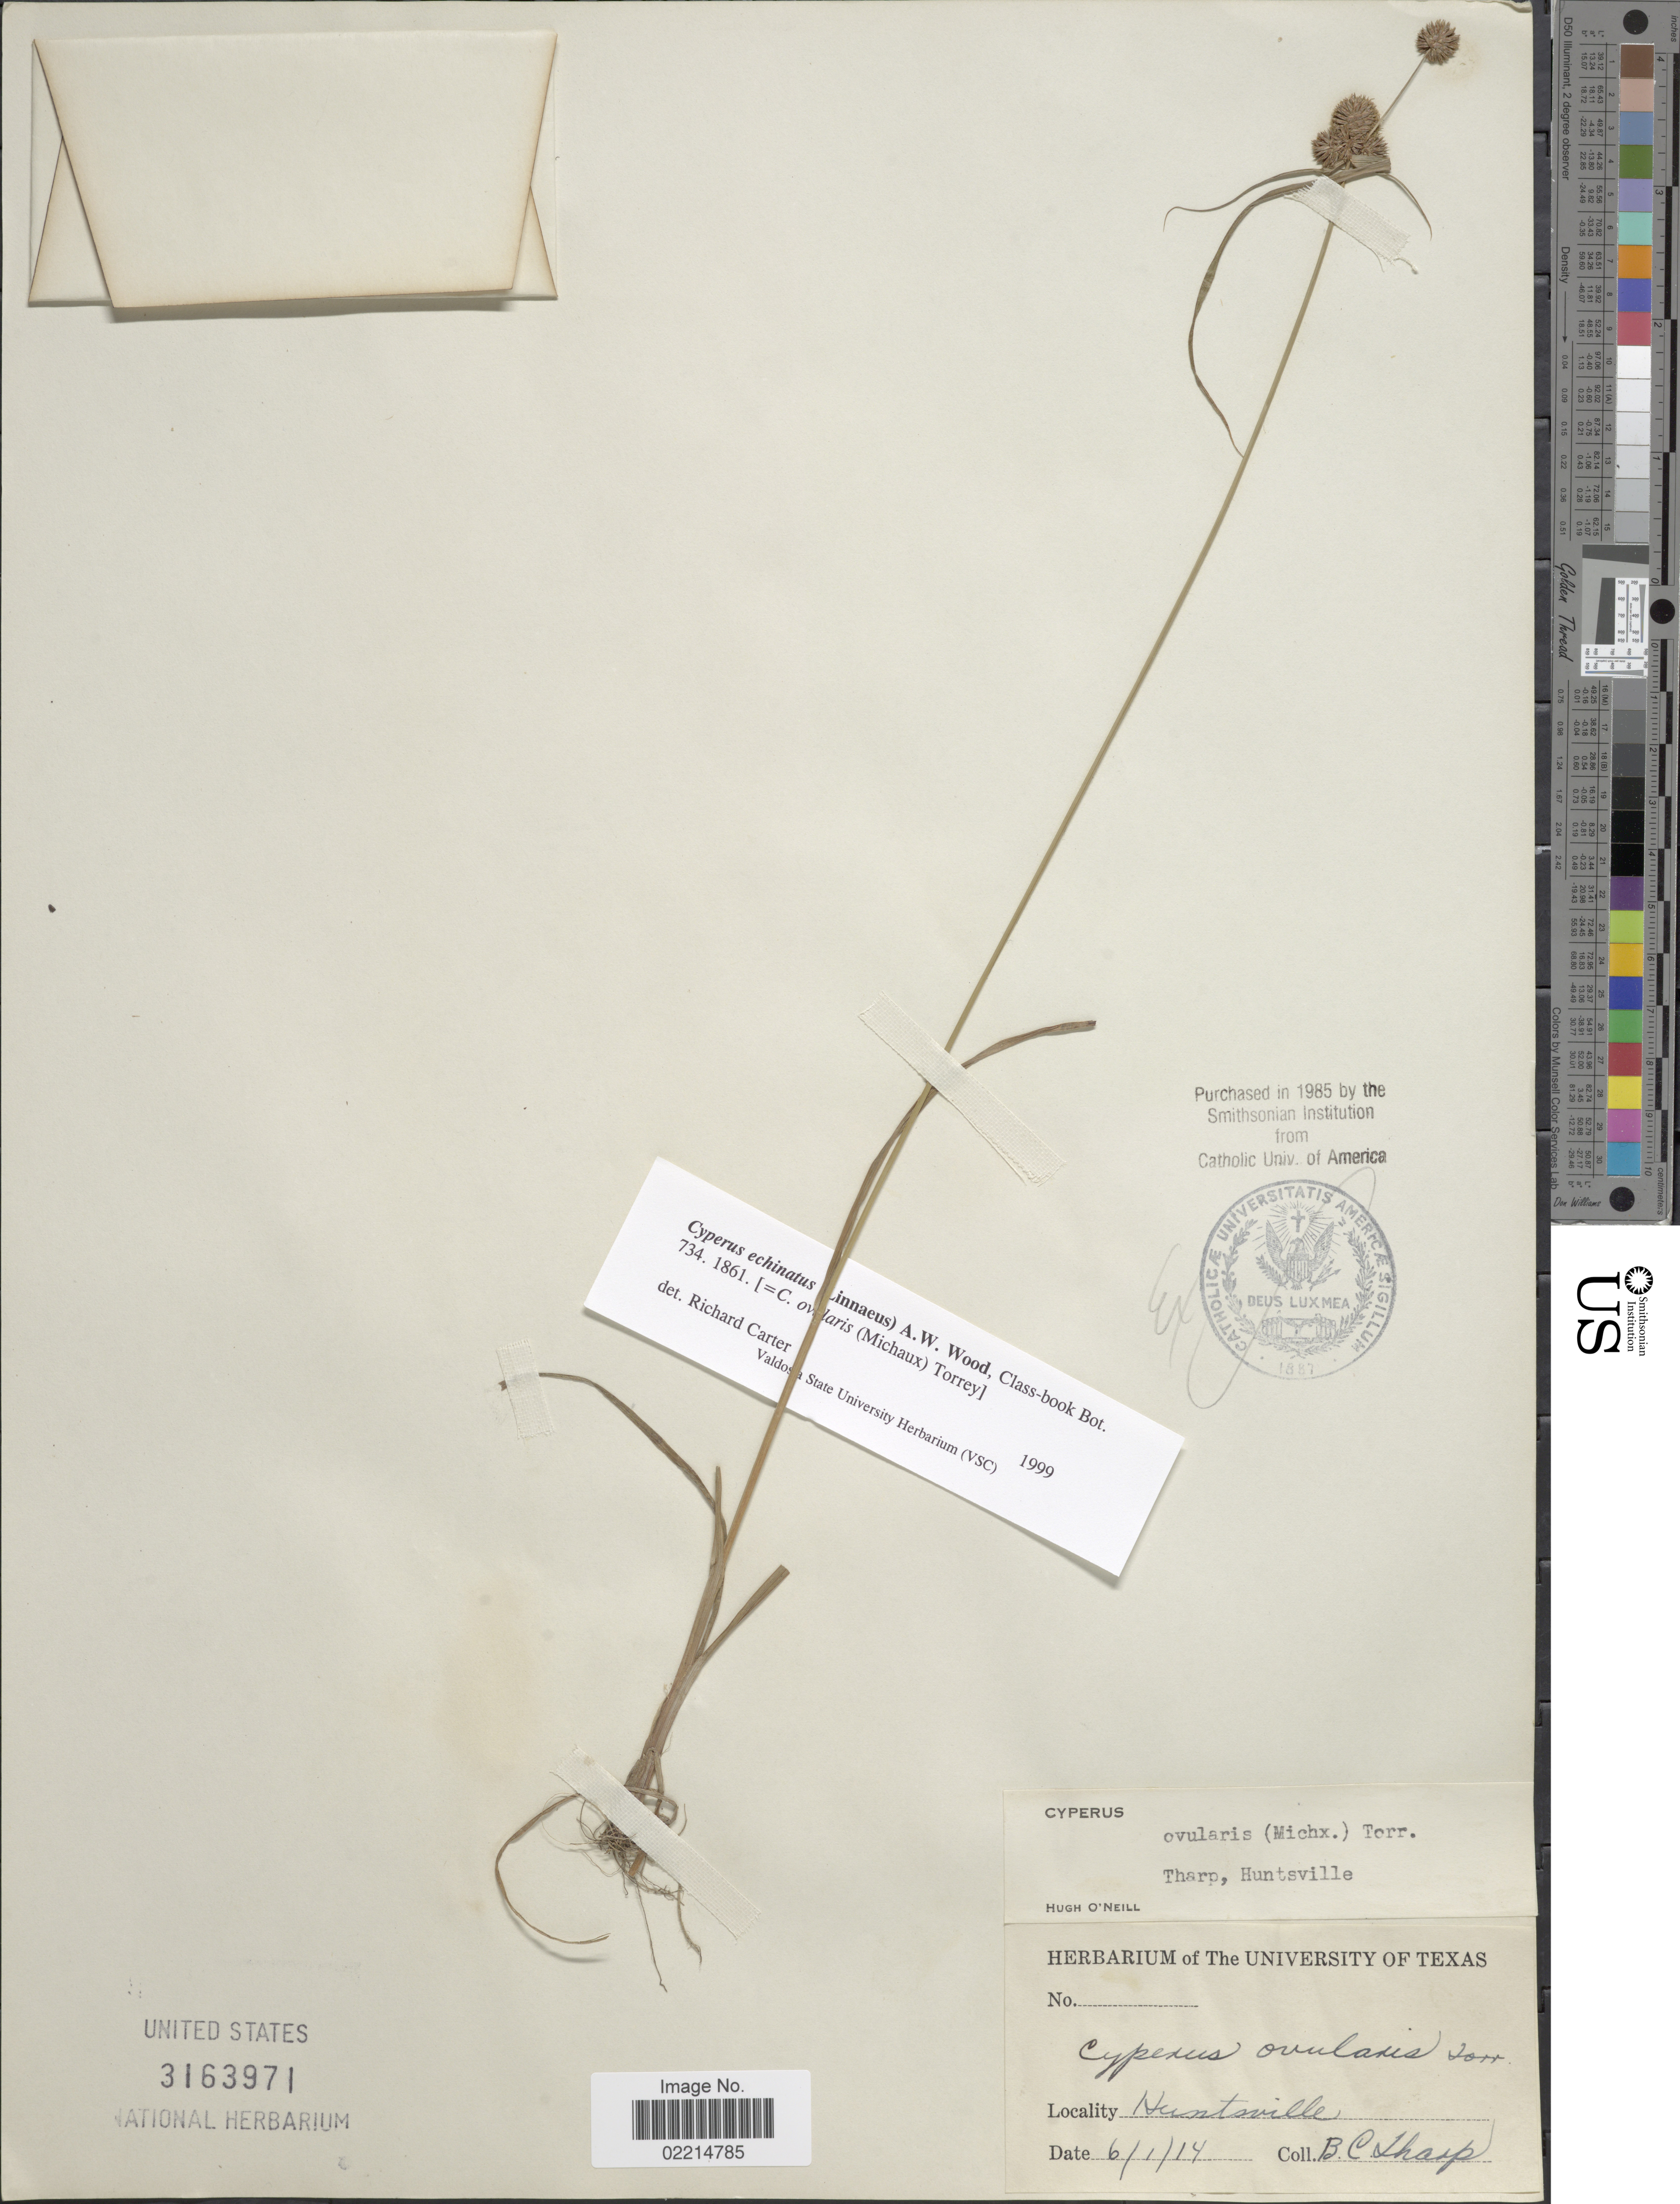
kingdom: Plantae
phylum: Tracheophyta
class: Liliopsida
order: Poales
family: Cyperaceae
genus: Cyperus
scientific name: Cyperus echinatus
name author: (L.) Alph. Wood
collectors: B. Sharp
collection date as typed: Transcribed d/m/y: 1/6/14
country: United States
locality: Huntsville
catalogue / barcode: US 3163971